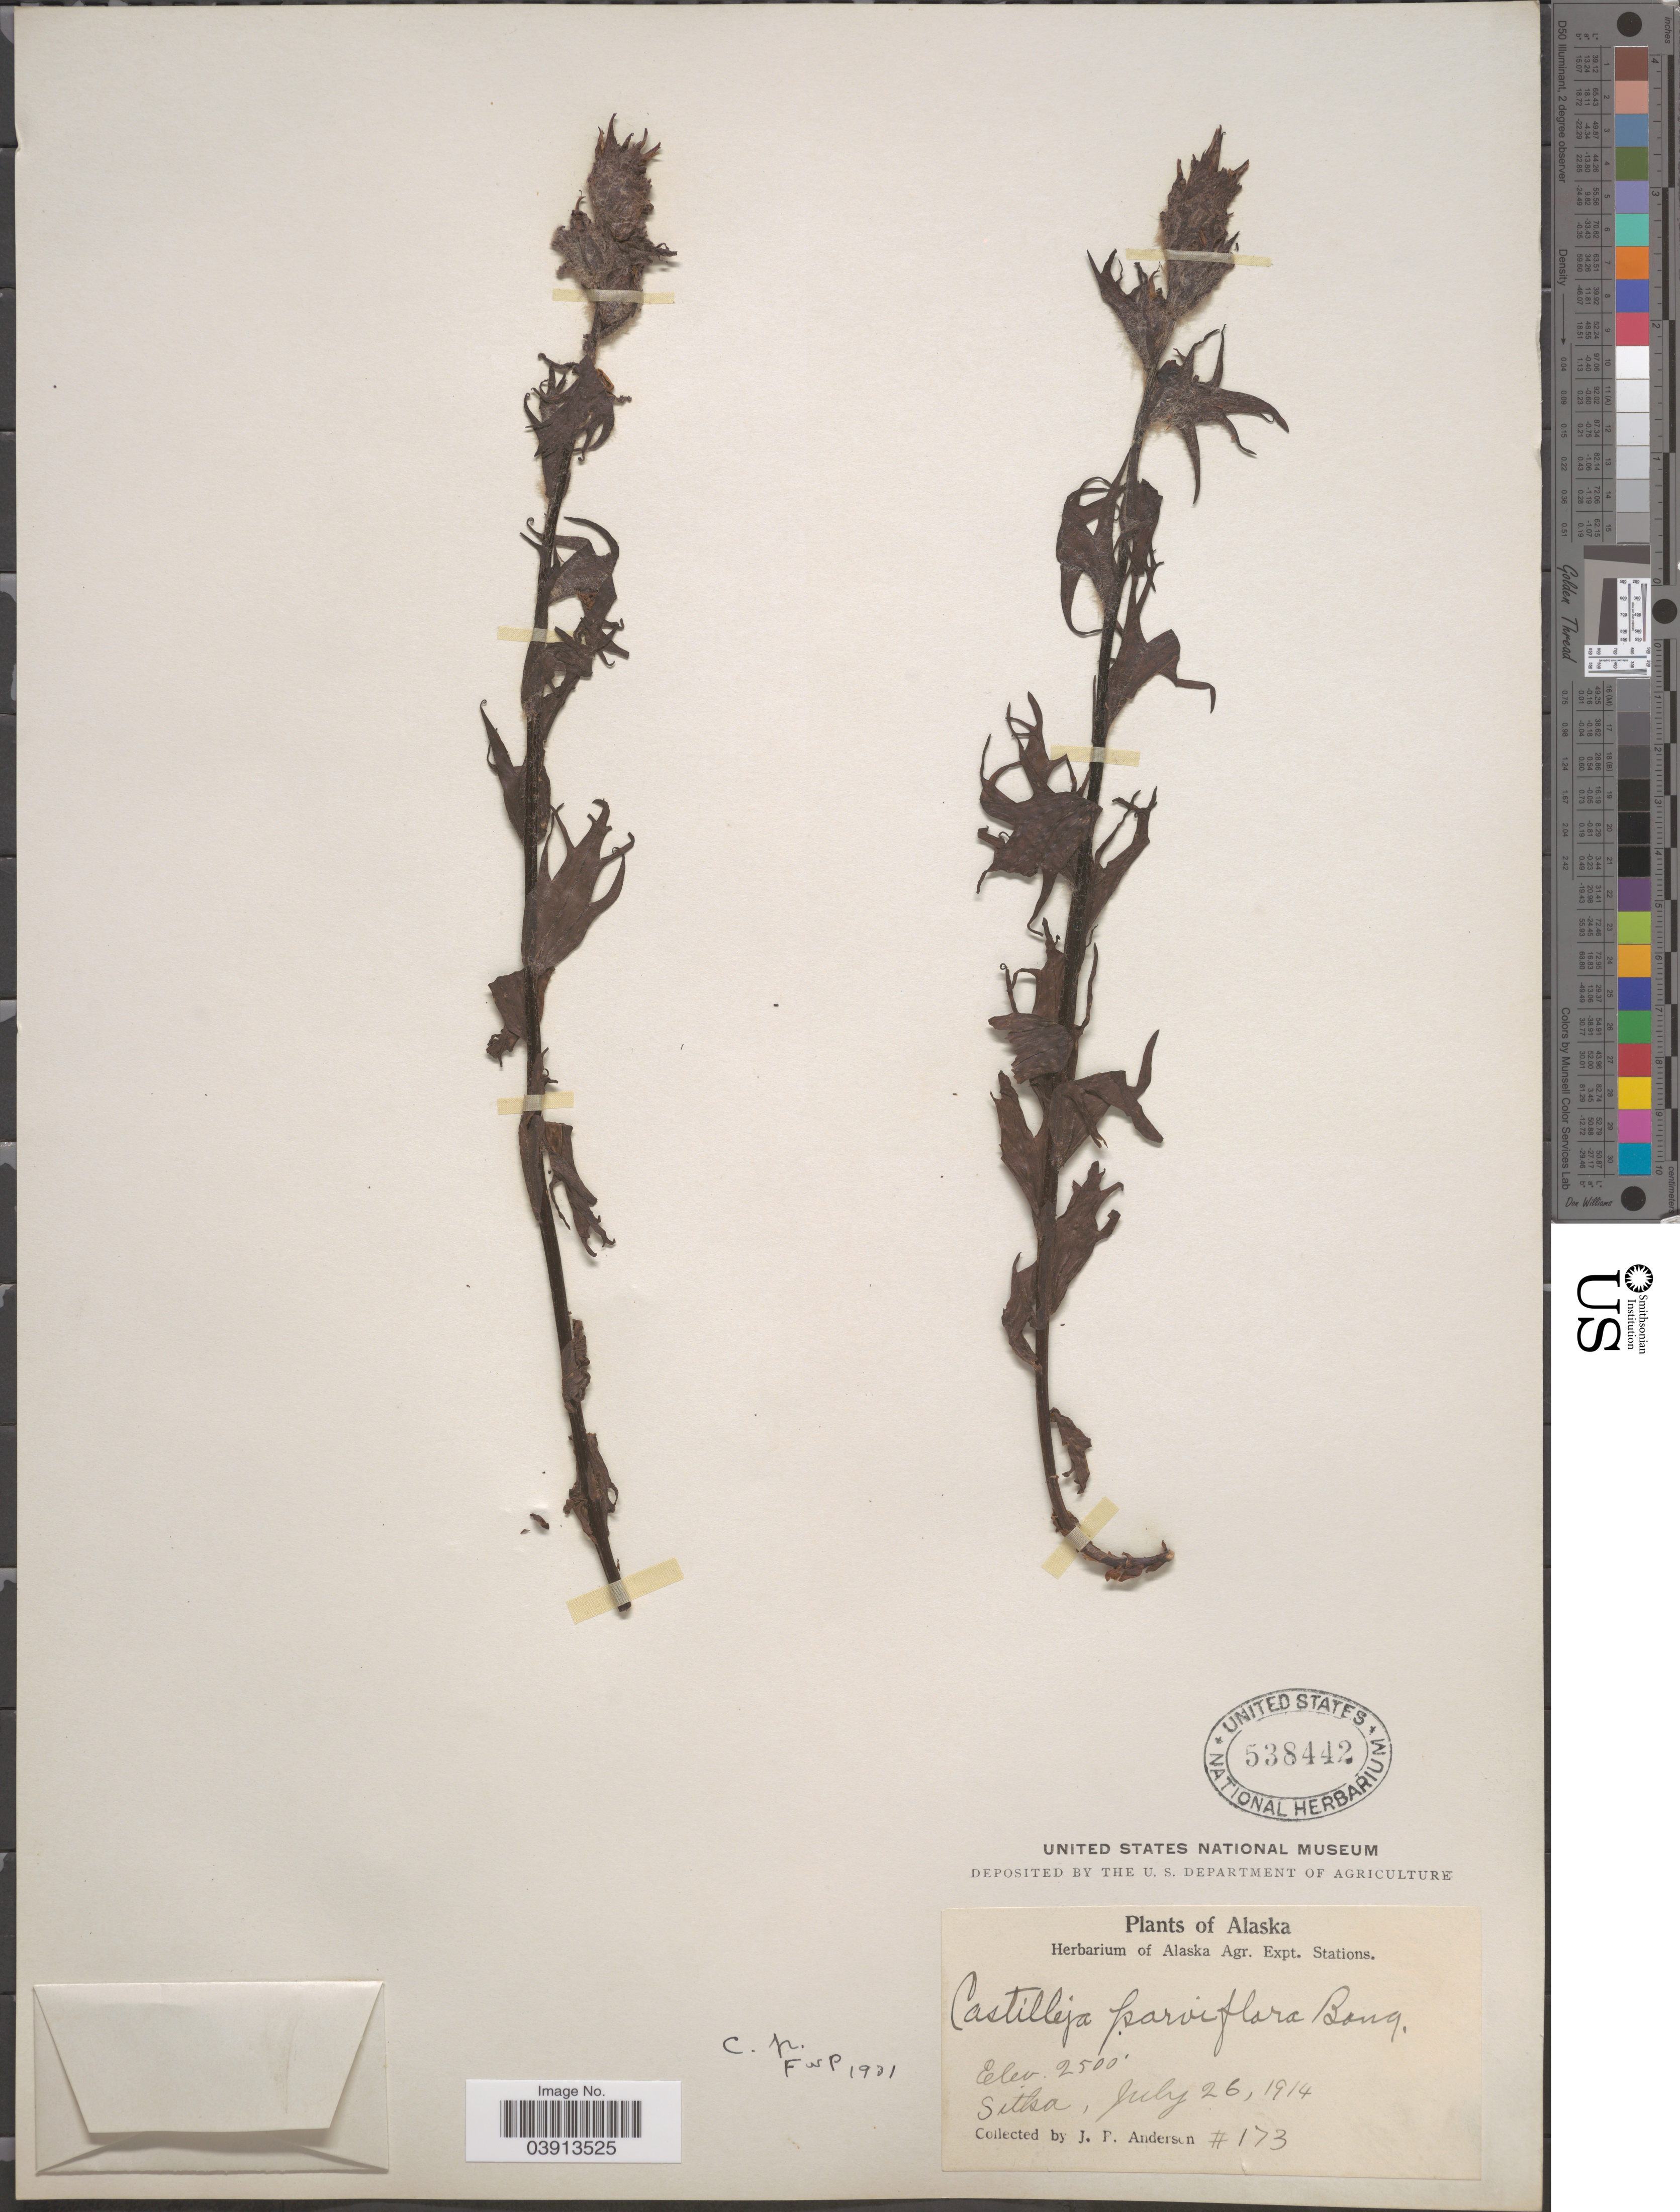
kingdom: Plantae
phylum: Tracheophyta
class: Magnoliopsida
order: Lamiales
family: Orobanchaceae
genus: Castilleja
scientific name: Castilleja parviflora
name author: Bong.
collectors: J. P. Anderson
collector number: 173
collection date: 1914-07-26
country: United States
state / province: Alaska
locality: Sitka.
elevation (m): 762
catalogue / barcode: US 538442